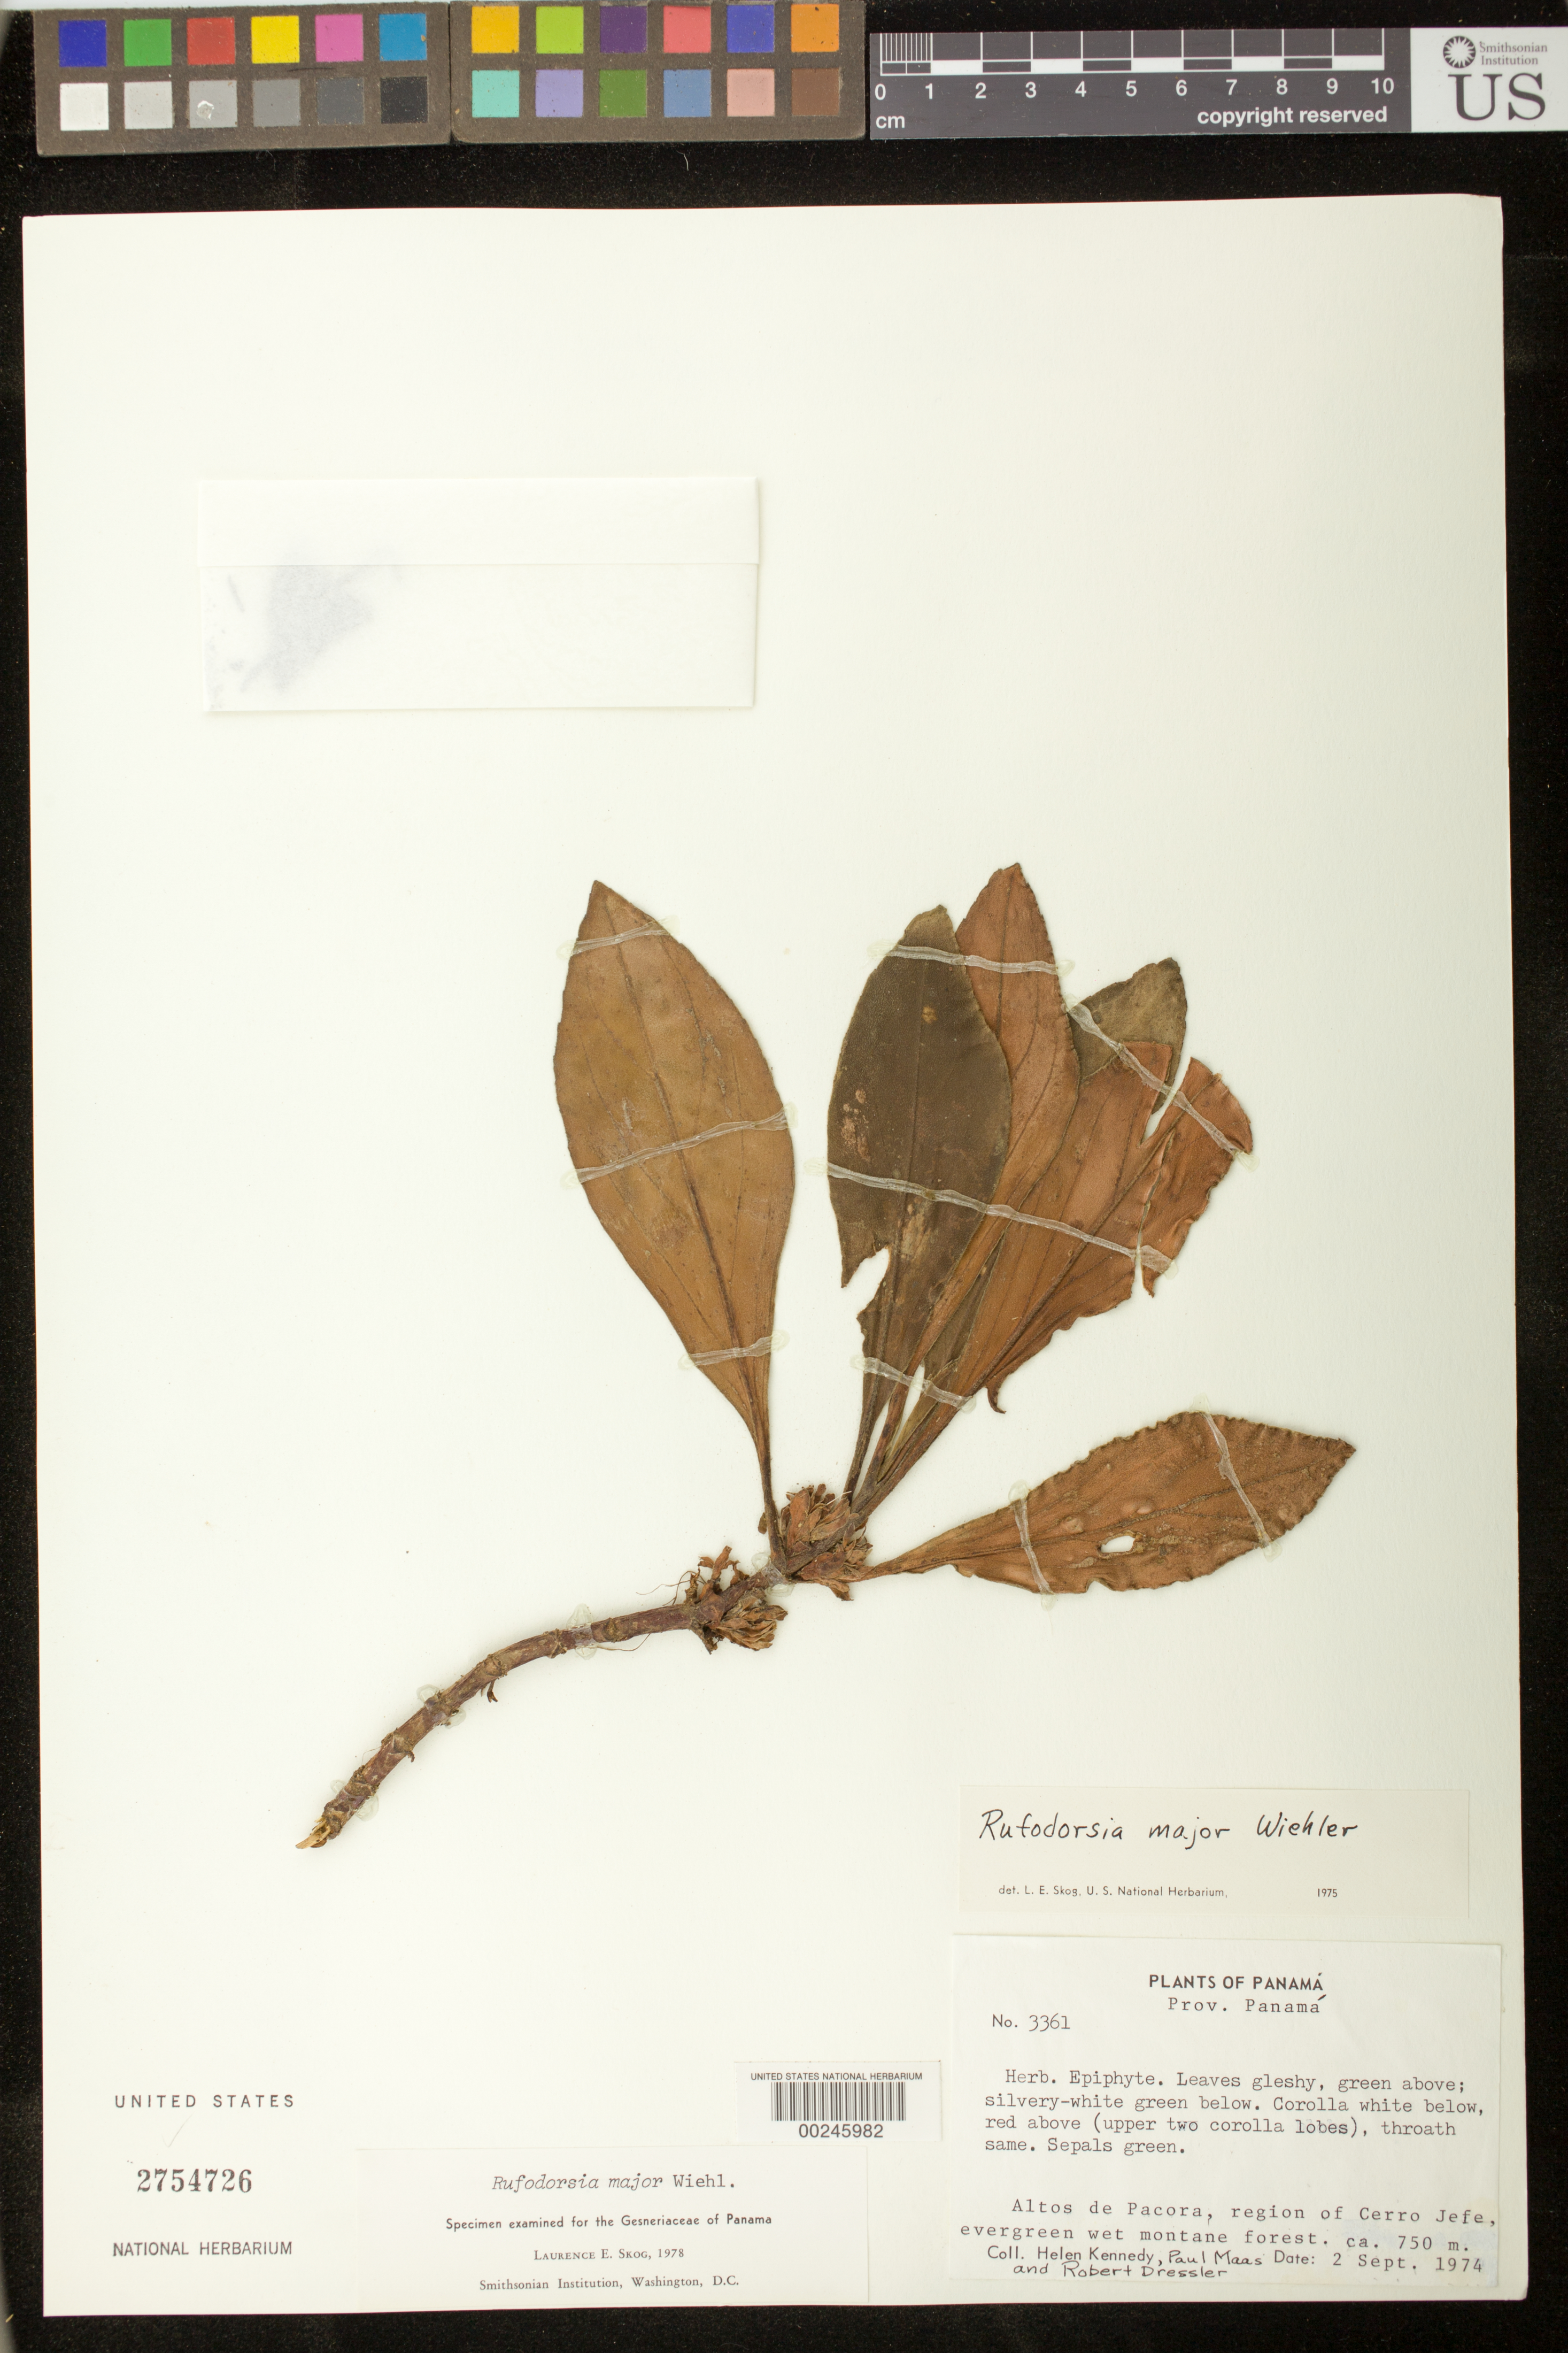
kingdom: Plantae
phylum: Tracheophyta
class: Magnoliopsida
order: Lamiales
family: Gesneriaceae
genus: Rufodorsia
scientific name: Rufodorsia major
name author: Wiehler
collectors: H. Kennedy, P. Maas & R. Dressler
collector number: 3361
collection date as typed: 02 Sep 1974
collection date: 1974-09-02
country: Panama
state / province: Panamá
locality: Altos de Pacora, region of Cerro Jefe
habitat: Evergreen wet montane forest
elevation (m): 750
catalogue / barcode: US 2754726